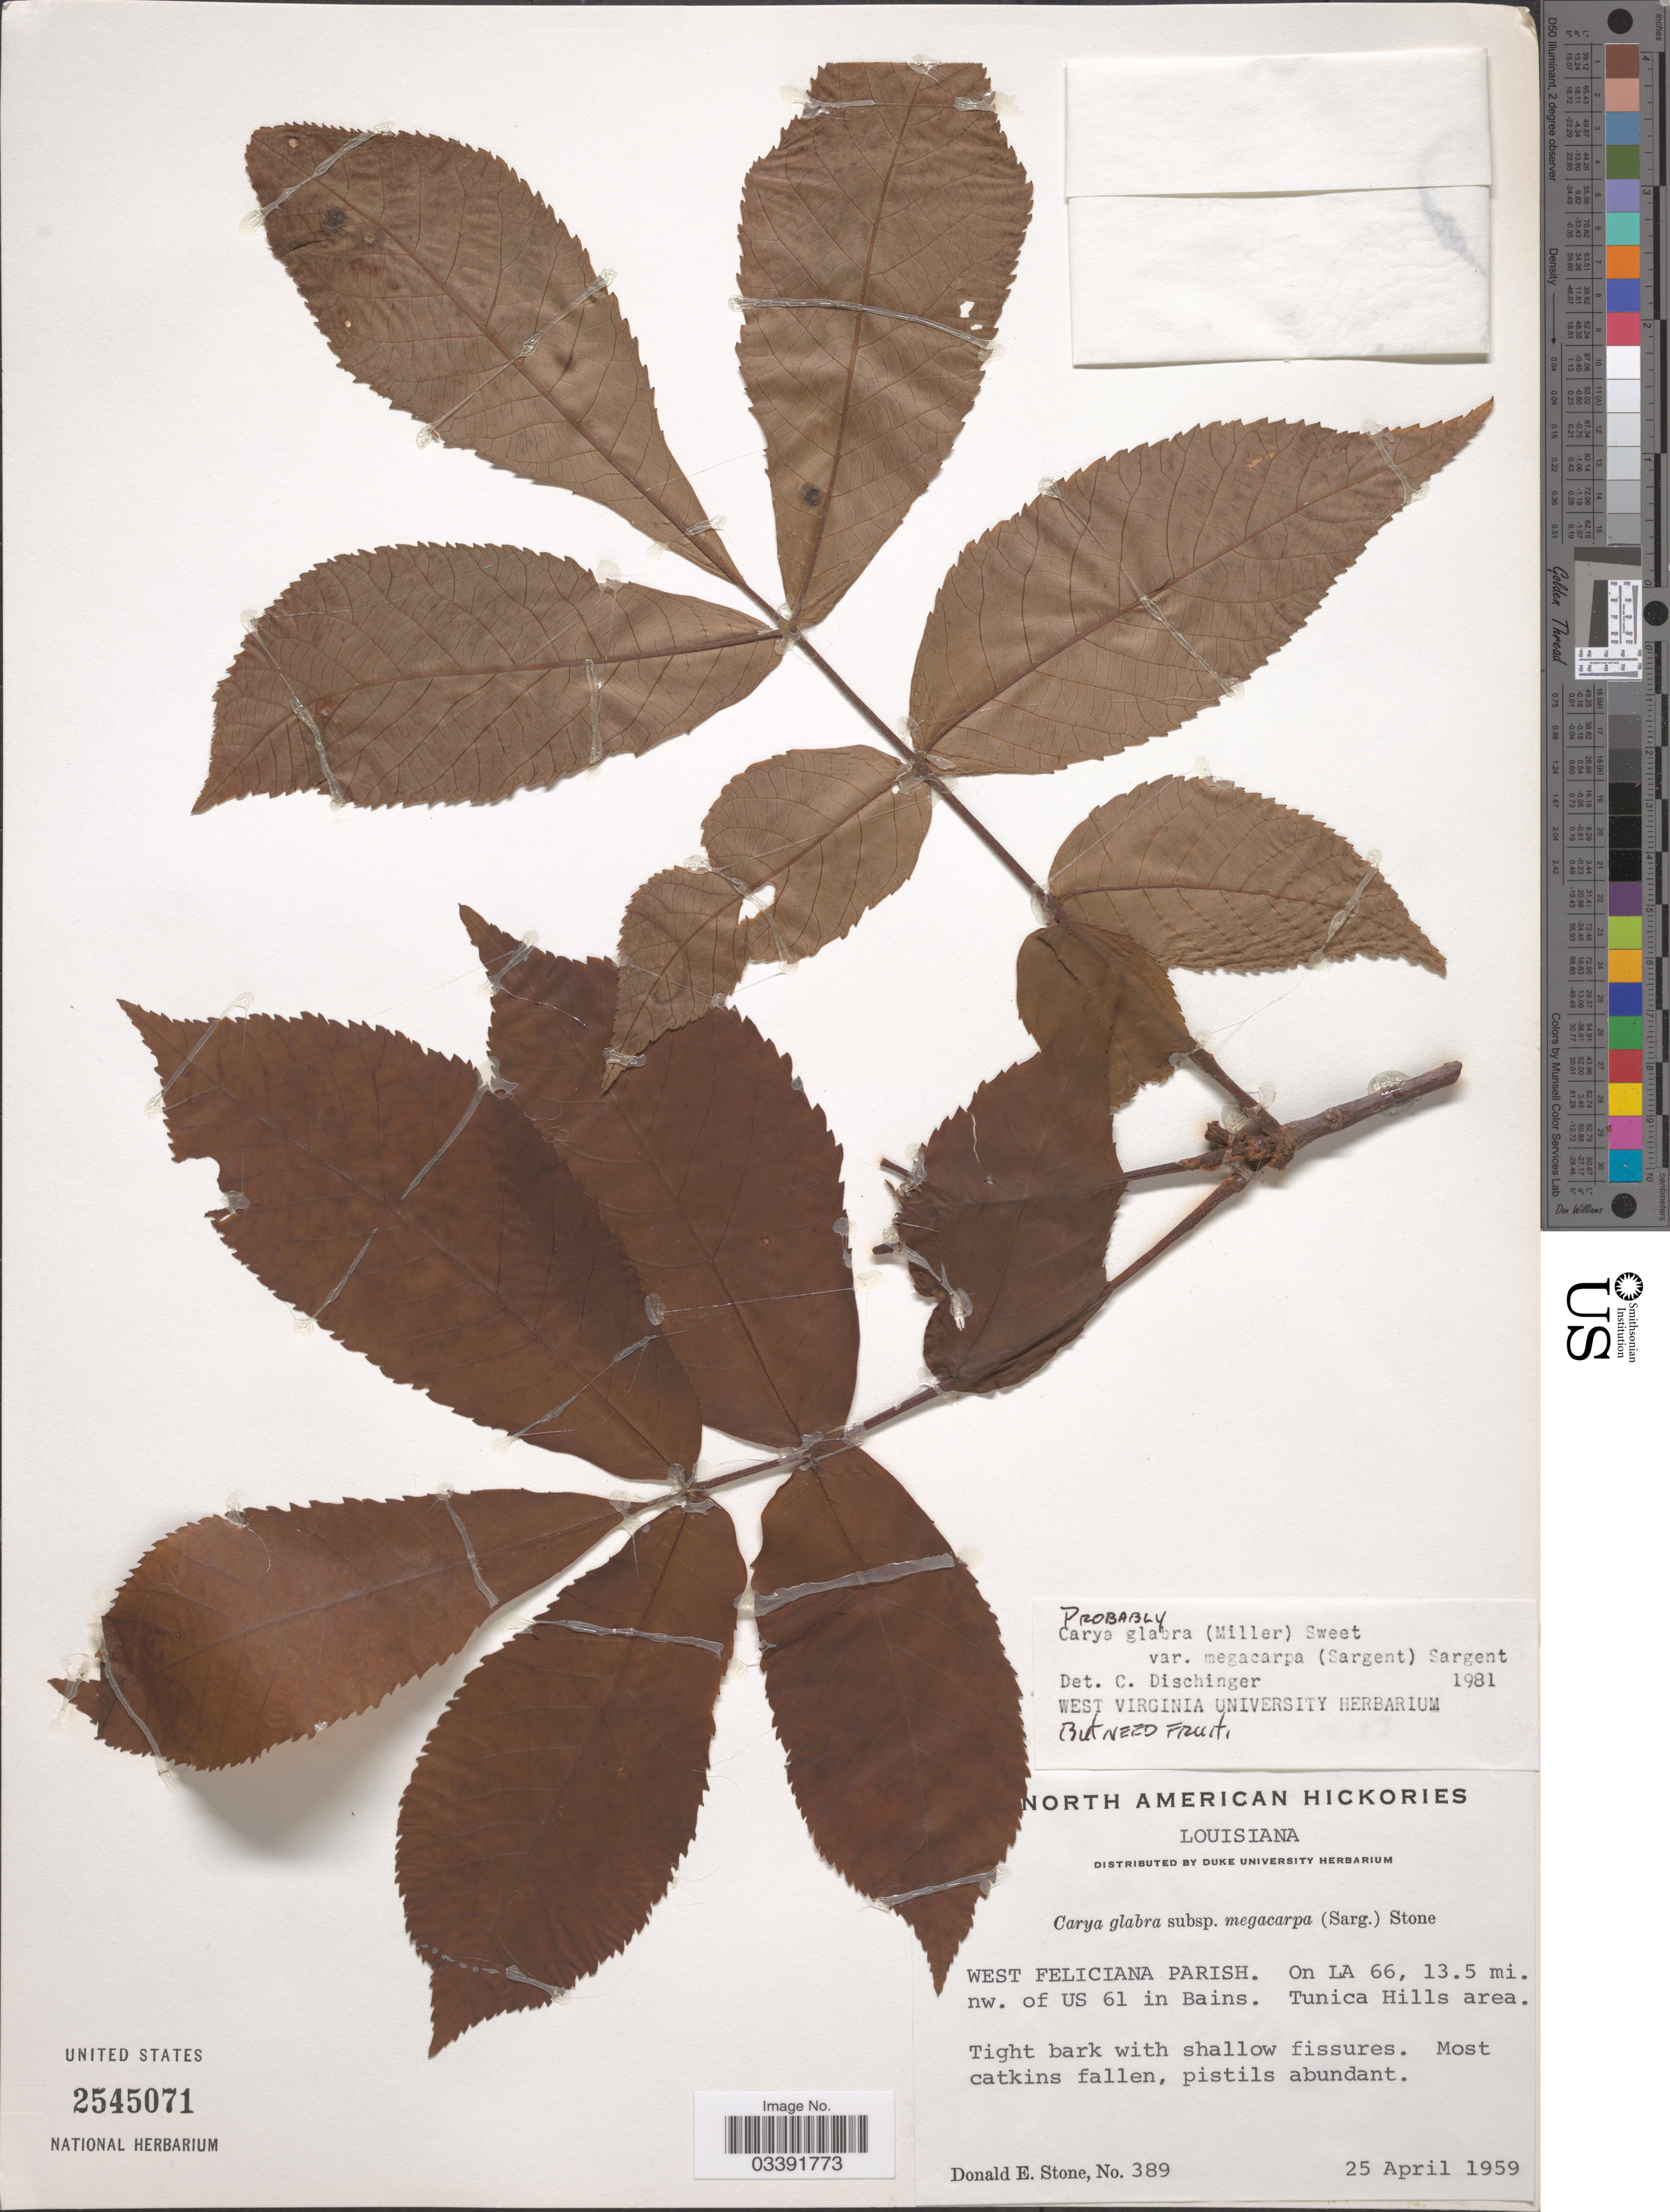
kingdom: Plantae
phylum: Tracheophyta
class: Magnoliopsida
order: Fagales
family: Juglandaceae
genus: Carya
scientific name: Carya glabra var. megacarpa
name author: (Sarg.) Sarg.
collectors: D. Stone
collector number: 389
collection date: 1959-04-25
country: United States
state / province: Louisiana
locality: West Feliciana Parish. On LA 66, 13.5 mi. nw. of US 61 in Bains. Tunica Hills area.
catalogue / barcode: US 2545071